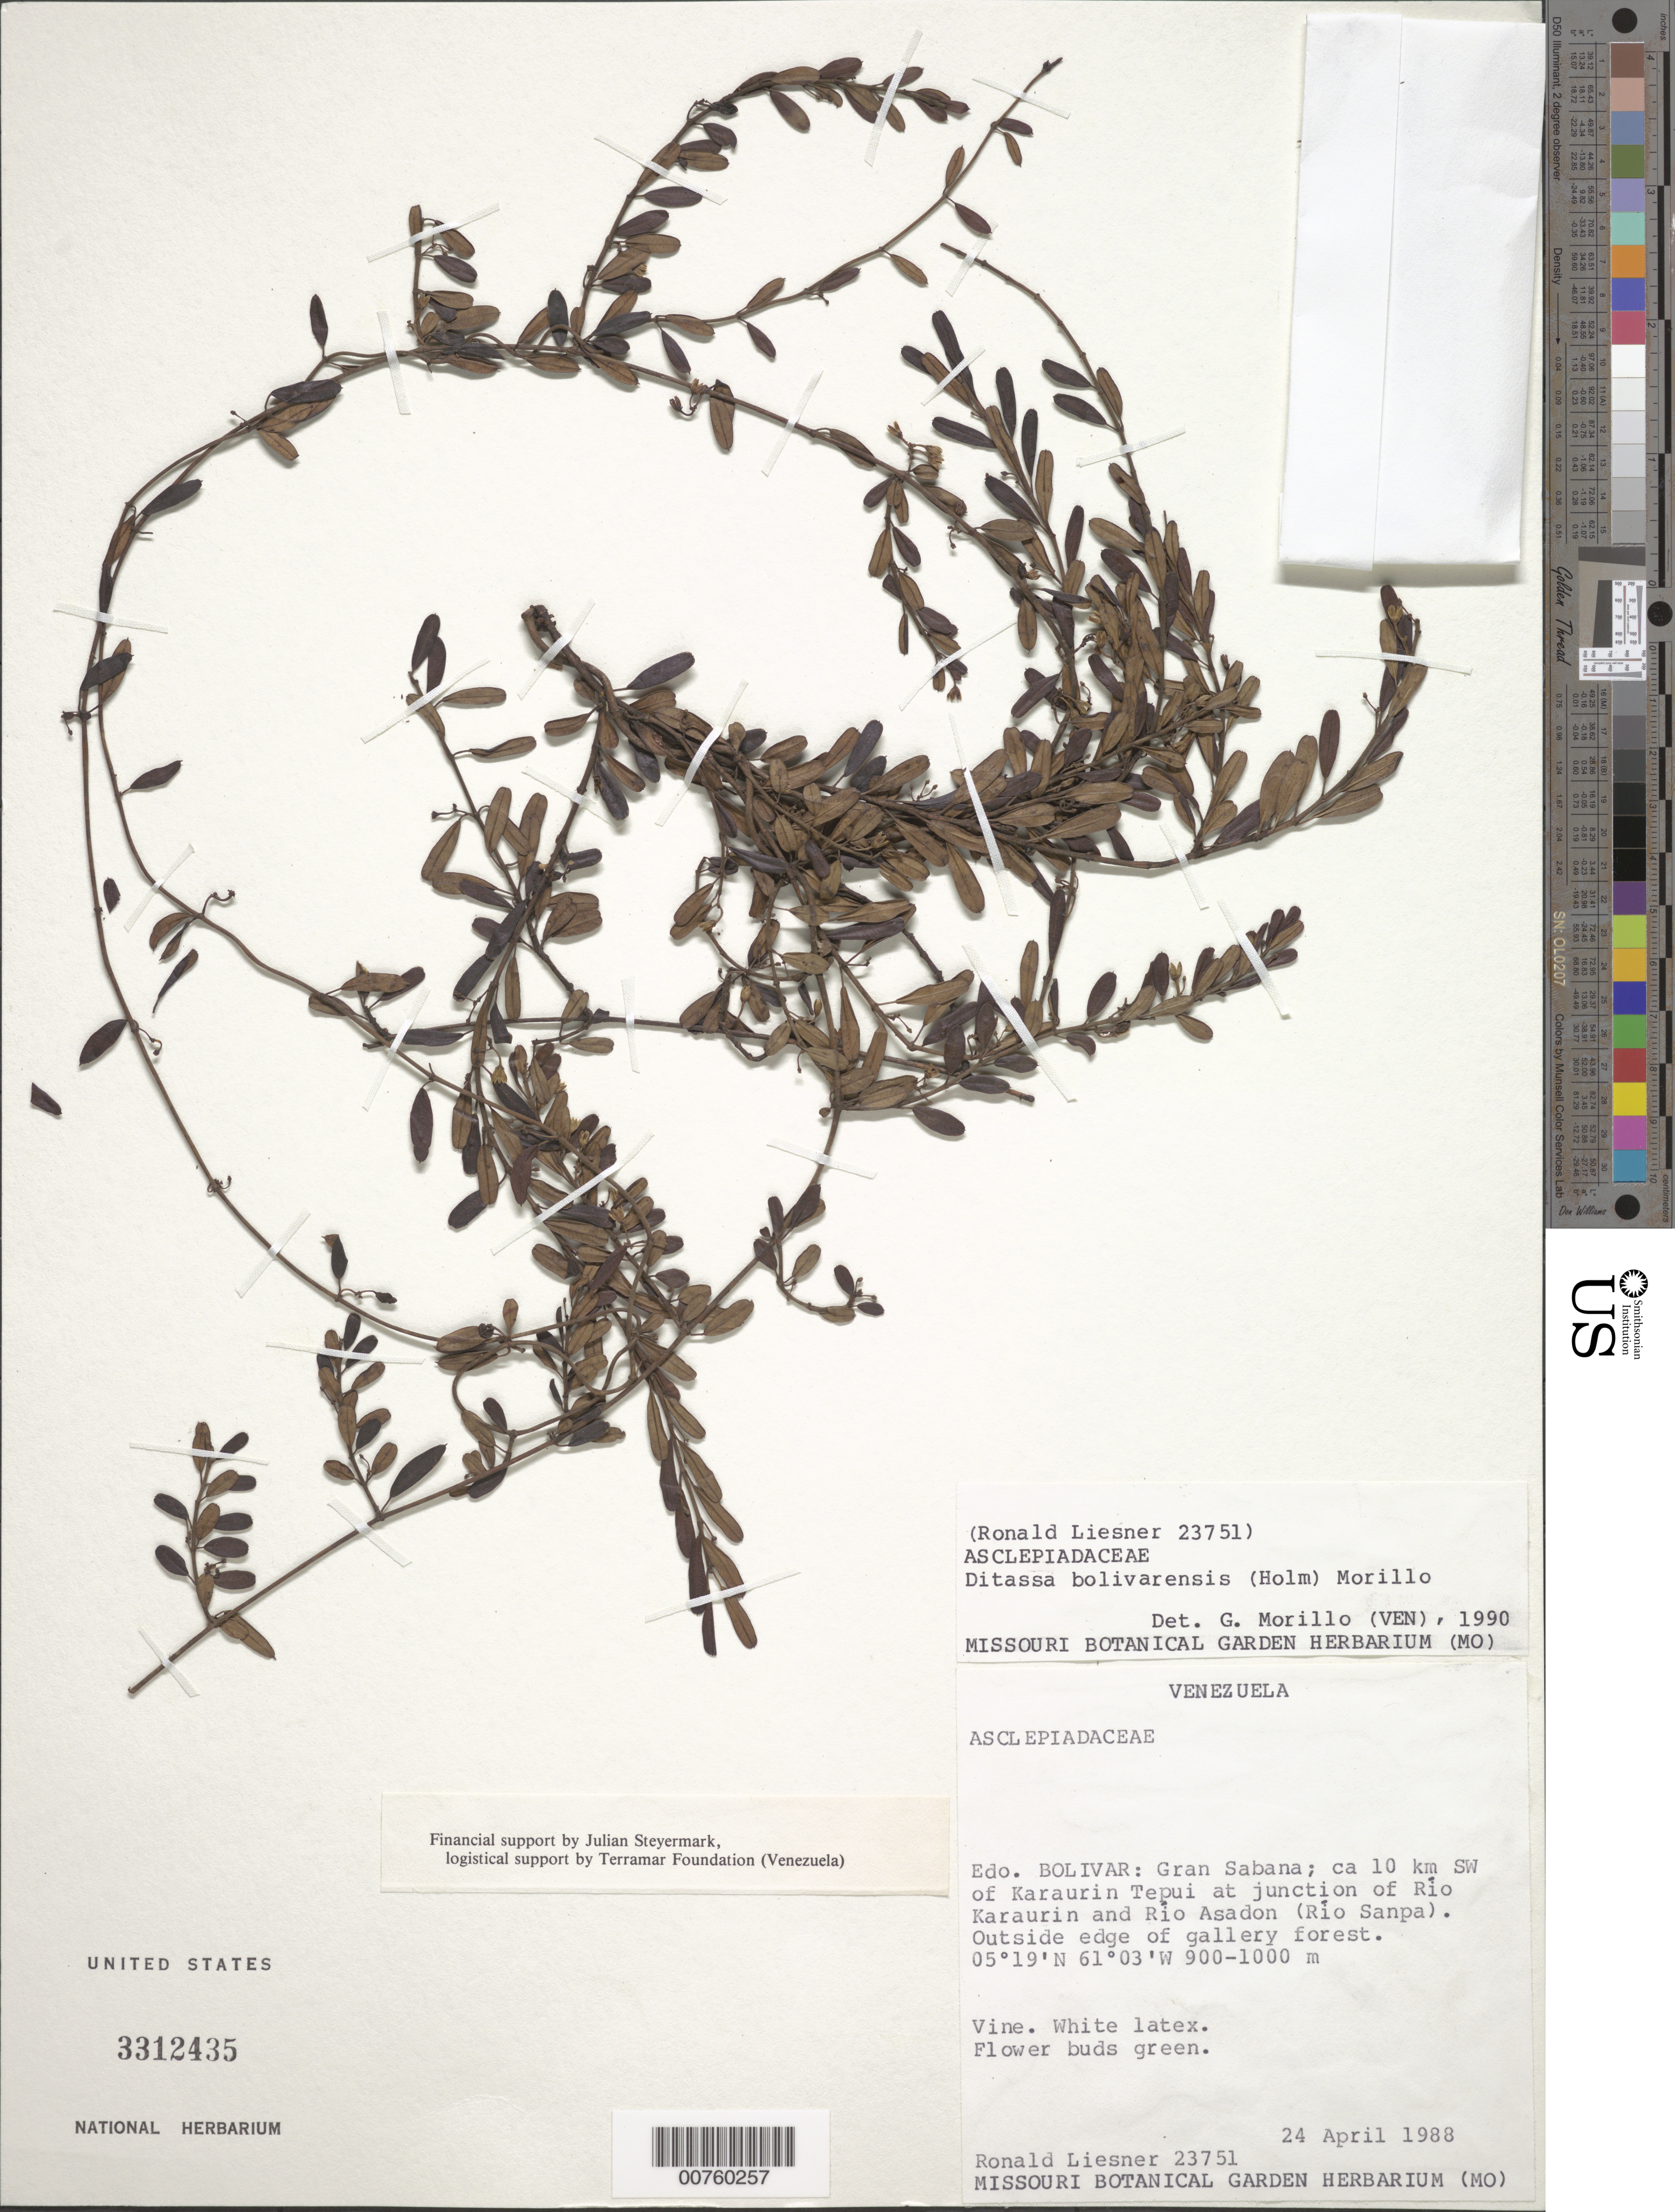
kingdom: Plantae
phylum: Tracheophyta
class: Magnoliopsida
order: Gentianales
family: Apocynaceae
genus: Ditassa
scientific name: Ditassa bolivarensis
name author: (R.W. Holm) Morillo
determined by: Morillo, G. N.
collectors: R. L. Liesner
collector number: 23751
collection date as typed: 24-Apr-88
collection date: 1988-04-24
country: Venezuela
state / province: Bolívar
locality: Gran Sabana, ca 10 km SW of Karaurin tepuí at junction of Río Karaurin and Río Asadon (Río Sanpa)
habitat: Outside edge of gallery forest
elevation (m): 900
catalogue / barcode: US 3312435